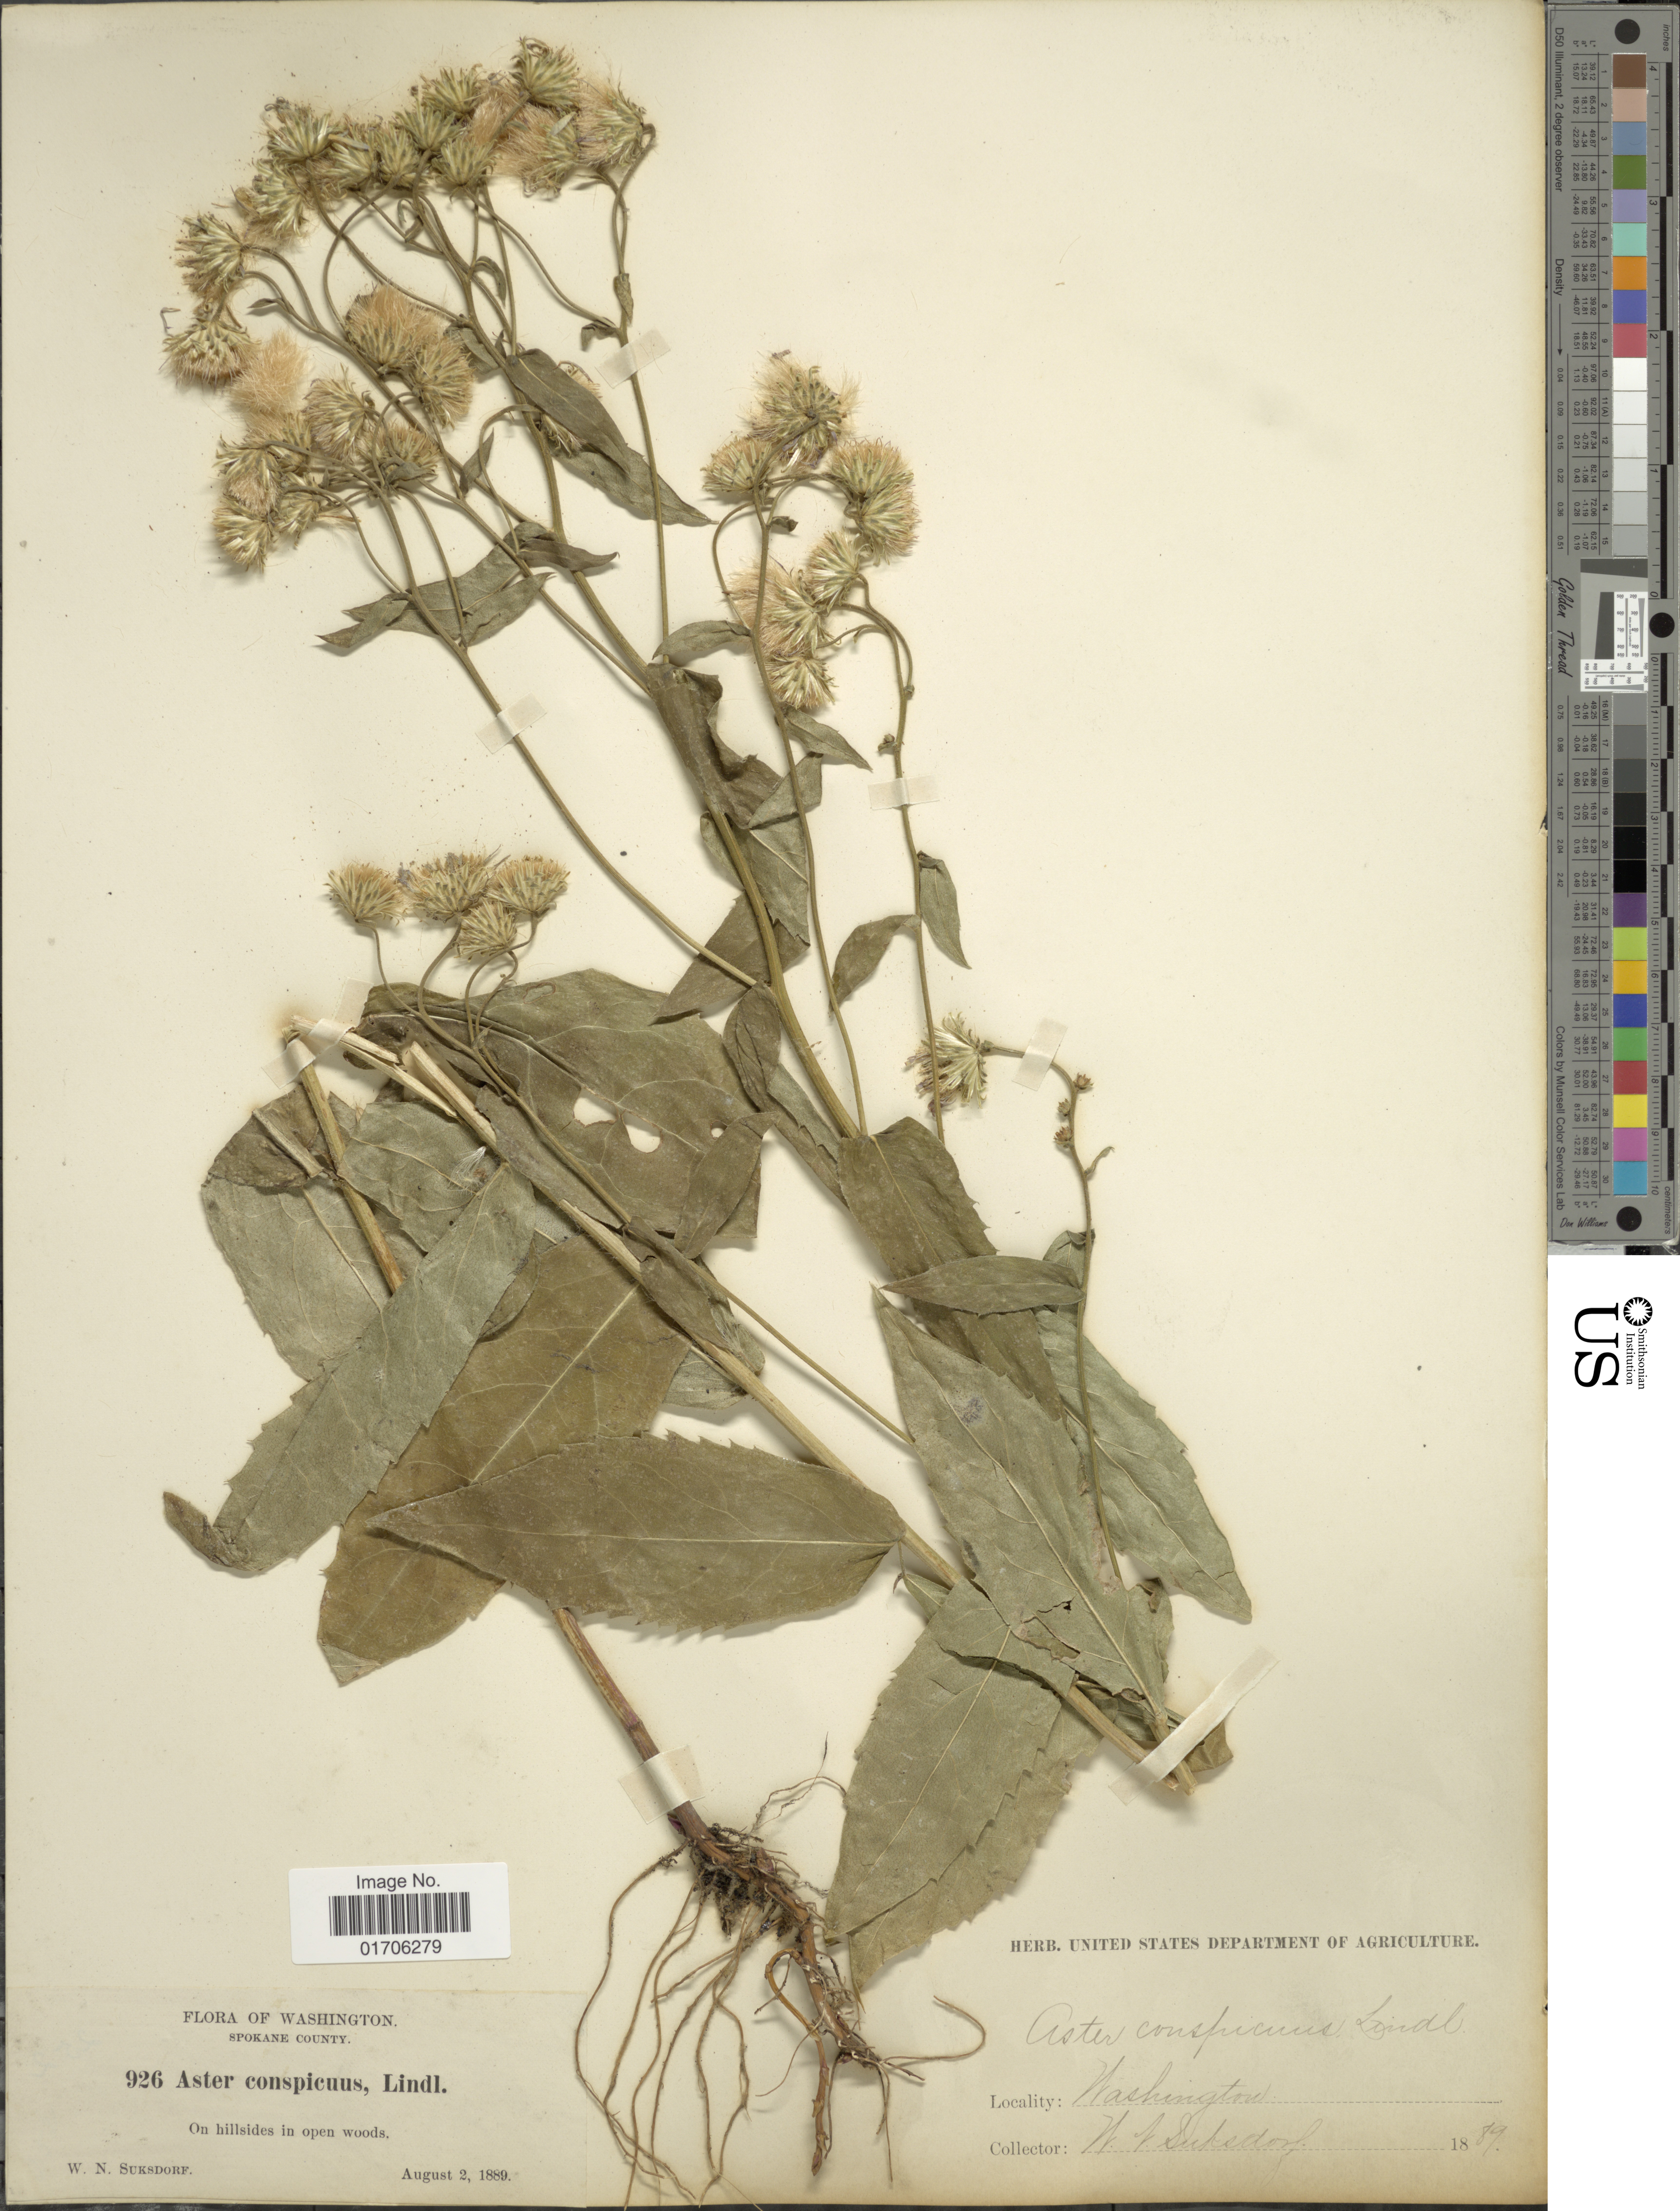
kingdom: Plantae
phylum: Tracheophyta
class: Magnoliopsida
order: Asterales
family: Asteraceae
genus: Eurybia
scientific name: Eurybia conspicua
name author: (Lindl.) G.L. Nesom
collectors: W. N. Suksdorf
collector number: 926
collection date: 1889-08-02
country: United States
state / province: Washington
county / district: Spokane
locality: Washington. Spokane County. On hillsides in open woods.